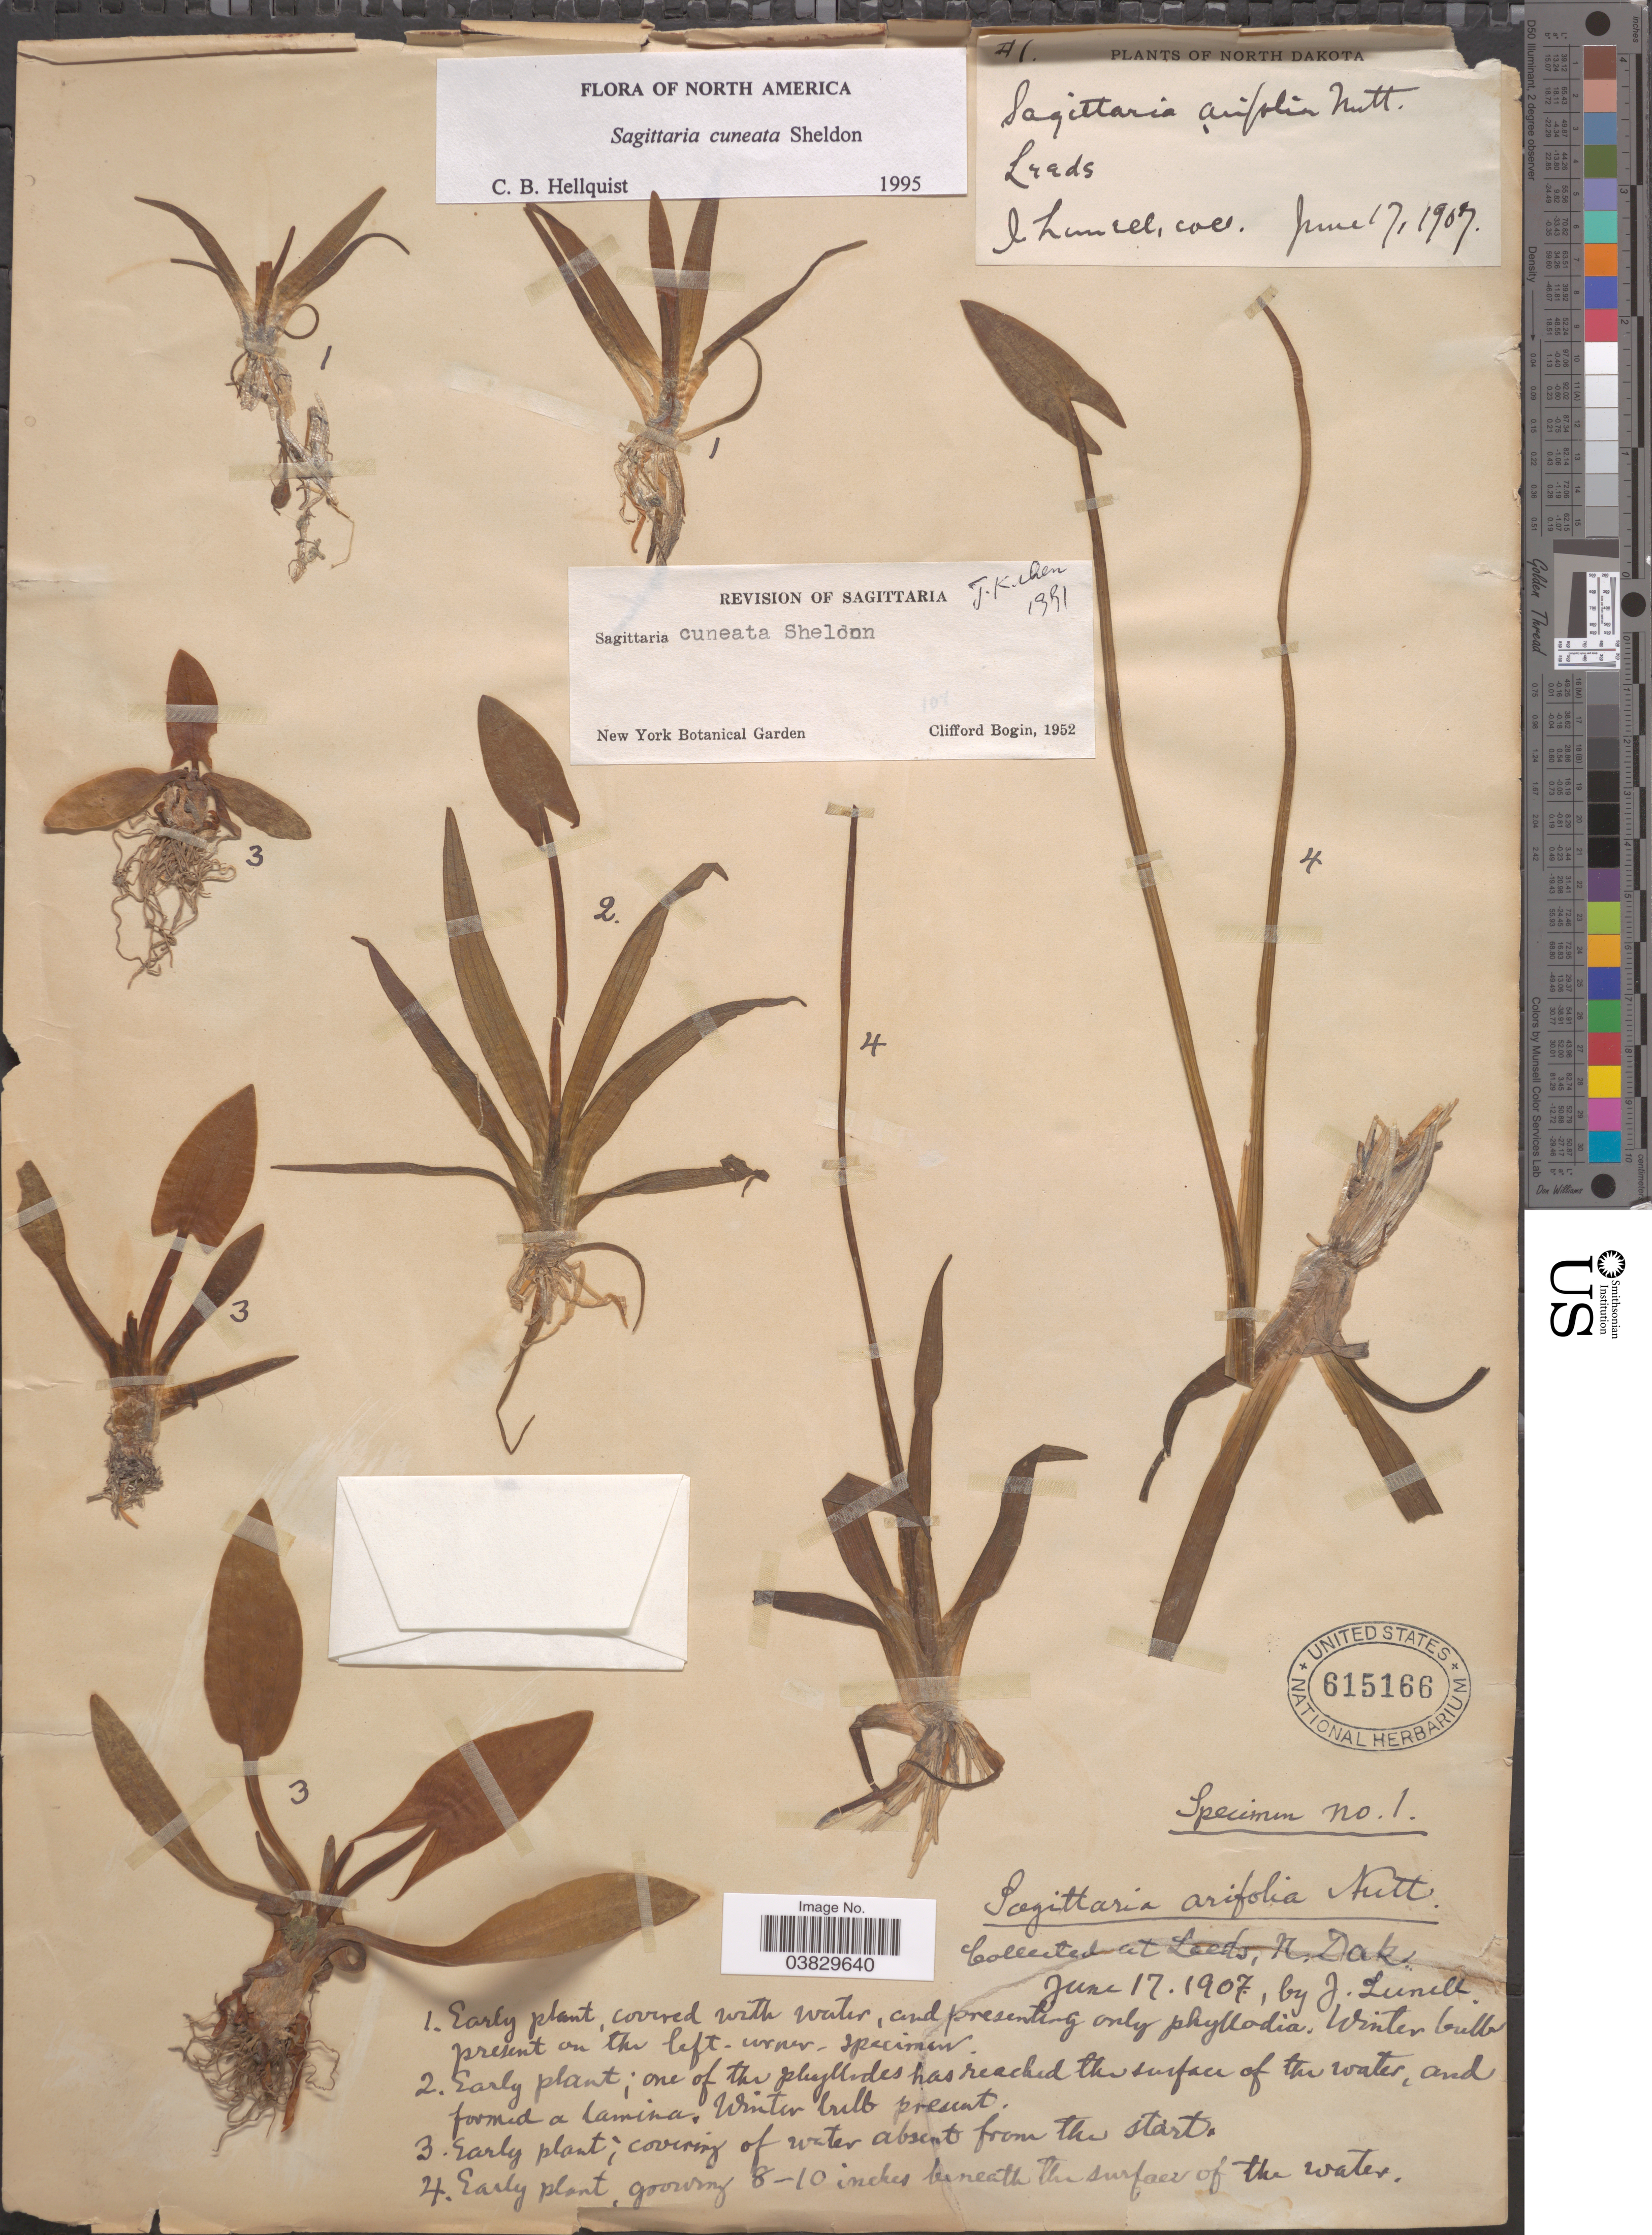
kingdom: Plantae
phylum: Tracheophyta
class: Liliopsida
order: Alismatales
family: Alismataceae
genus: Sagittaria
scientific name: Sagittaria cuneata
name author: E. Sheld.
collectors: J. Lunell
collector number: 41*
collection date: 1907-06-17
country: United States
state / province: North Dakota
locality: Leeds.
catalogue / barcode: US 615166